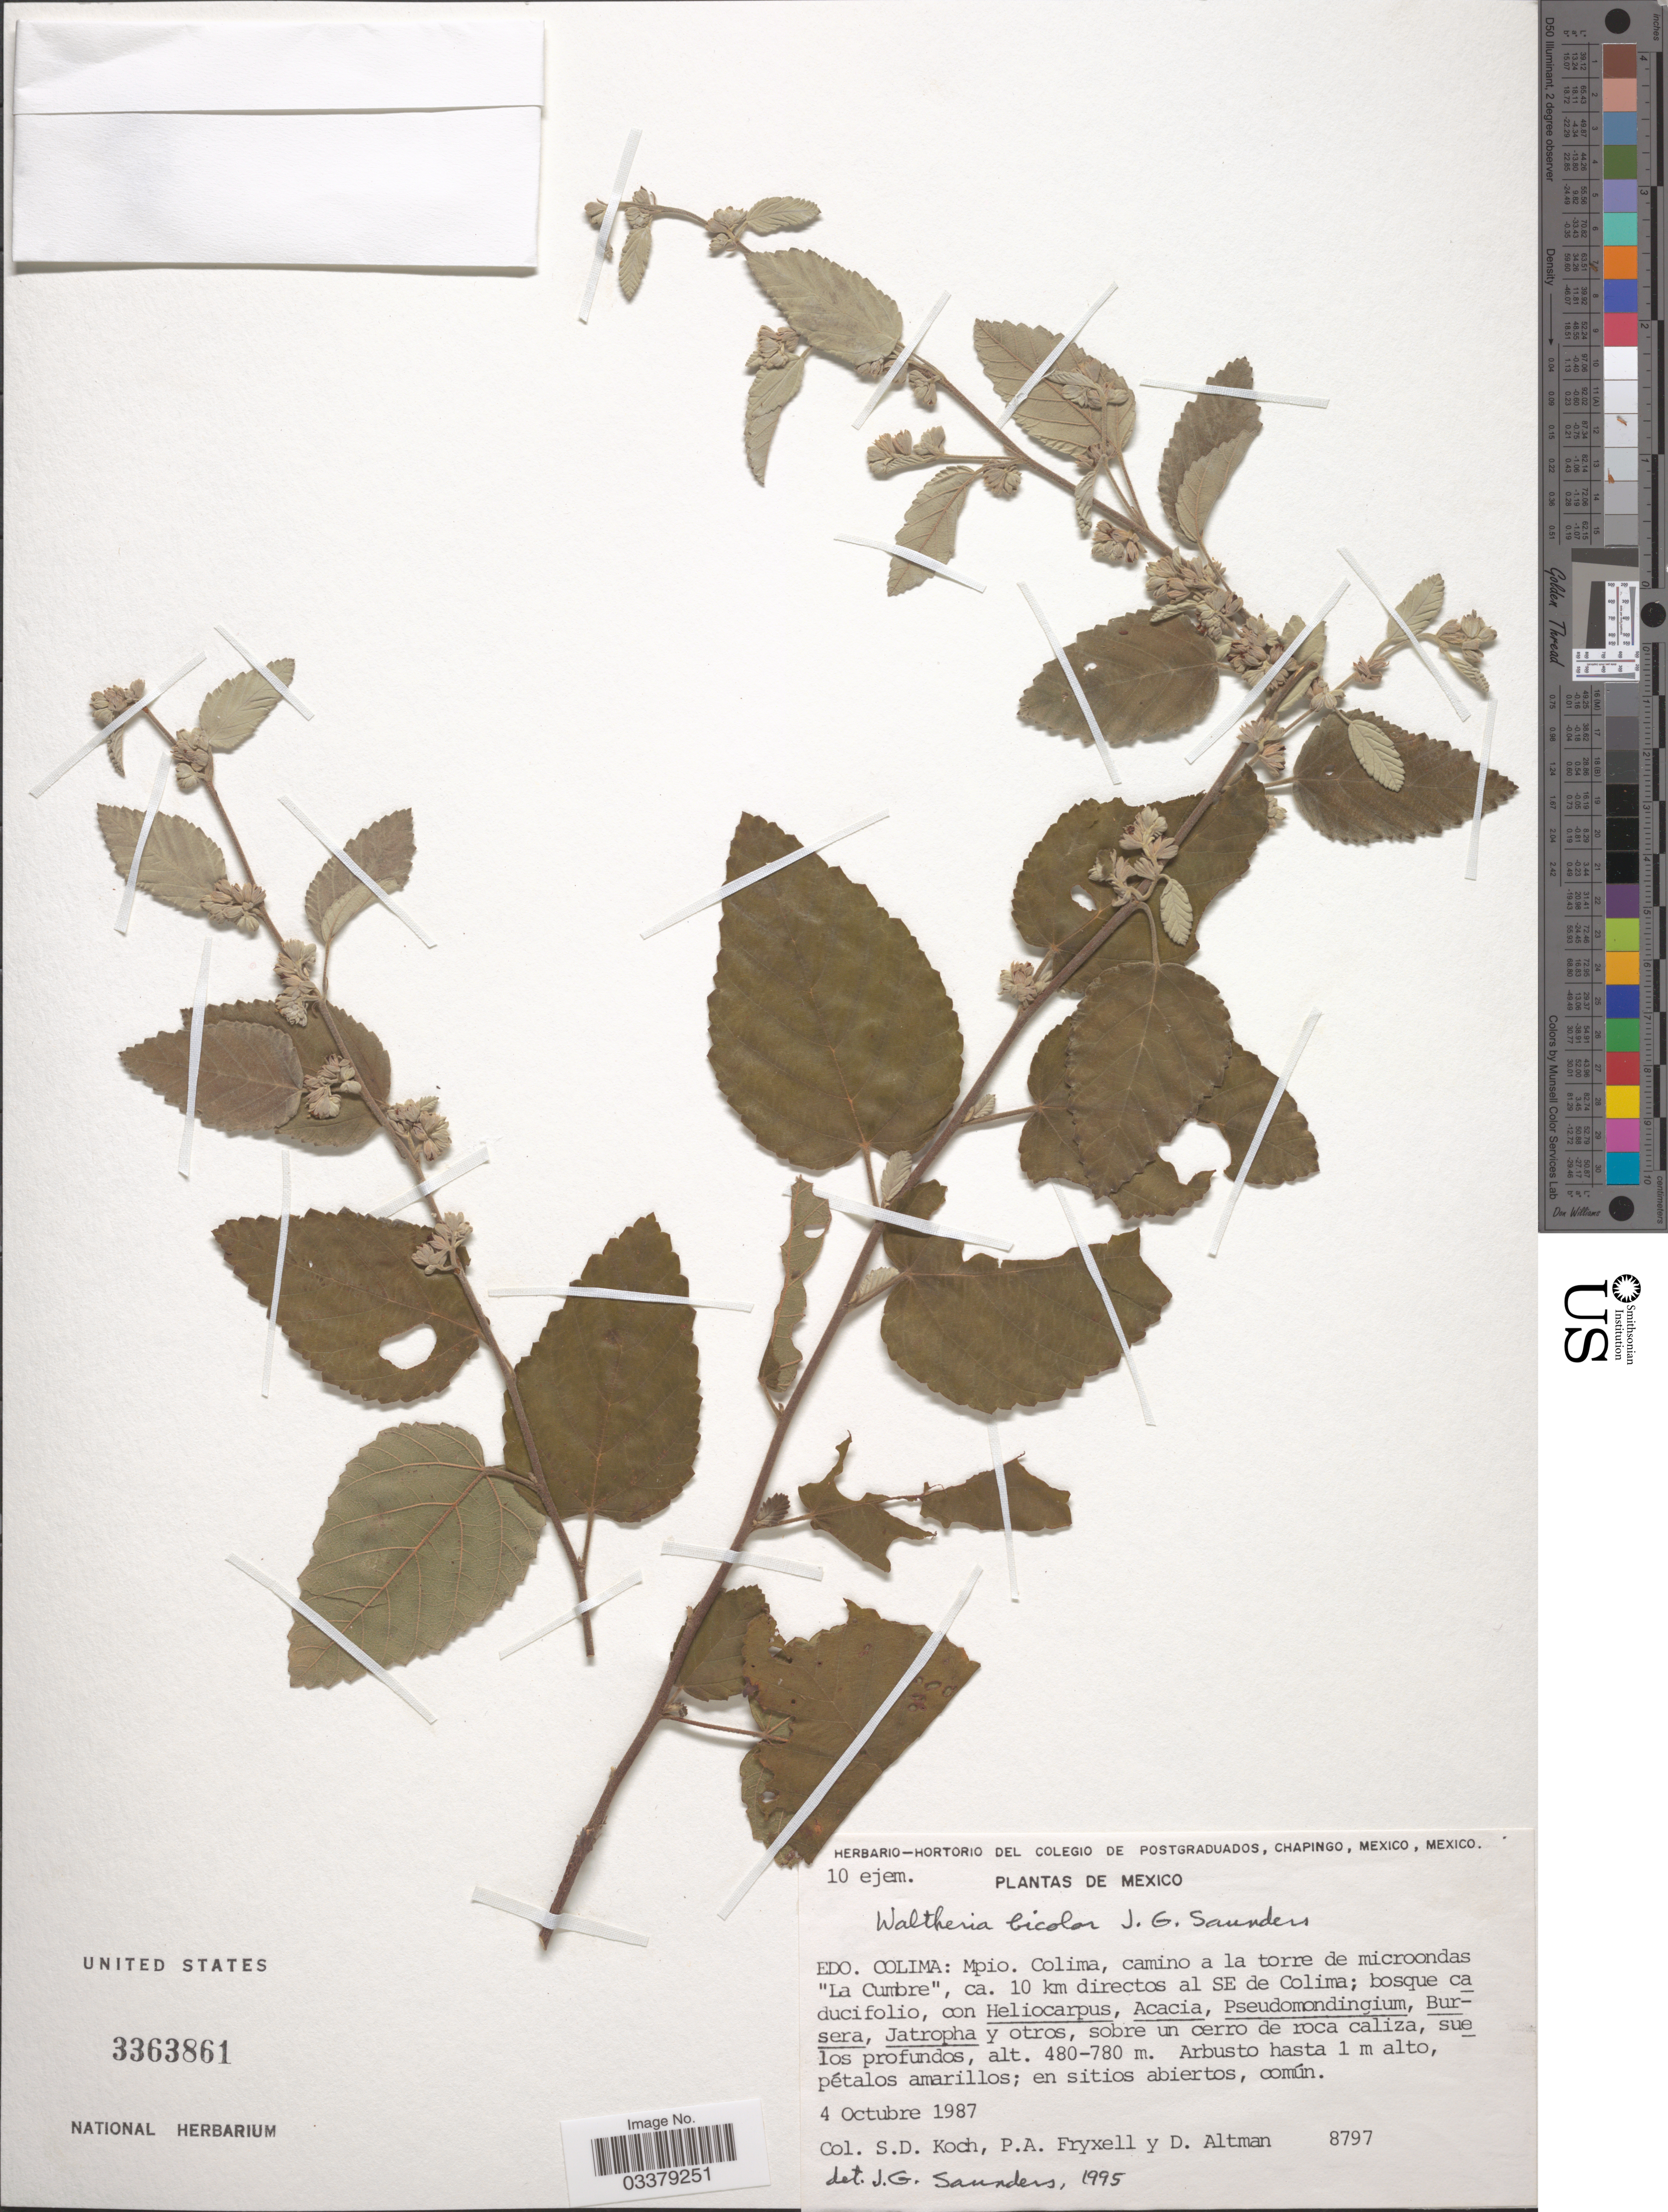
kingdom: Plantae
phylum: Tracheophyta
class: Magnoliopsida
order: Malvales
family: Malvaceae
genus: Waltheria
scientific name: Waltheria bicolor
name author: J.G. Saunders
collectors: S. Koch, P. A. Fryxell & D. Altman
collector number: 8797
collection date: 1987-10-04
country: Mexico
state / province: Colima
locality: Mpio. Colima, camino a la torre de microondas "La Cumbre", ca. 10 km directos al SE de Colima.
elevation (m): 480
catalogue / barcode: US 3363861